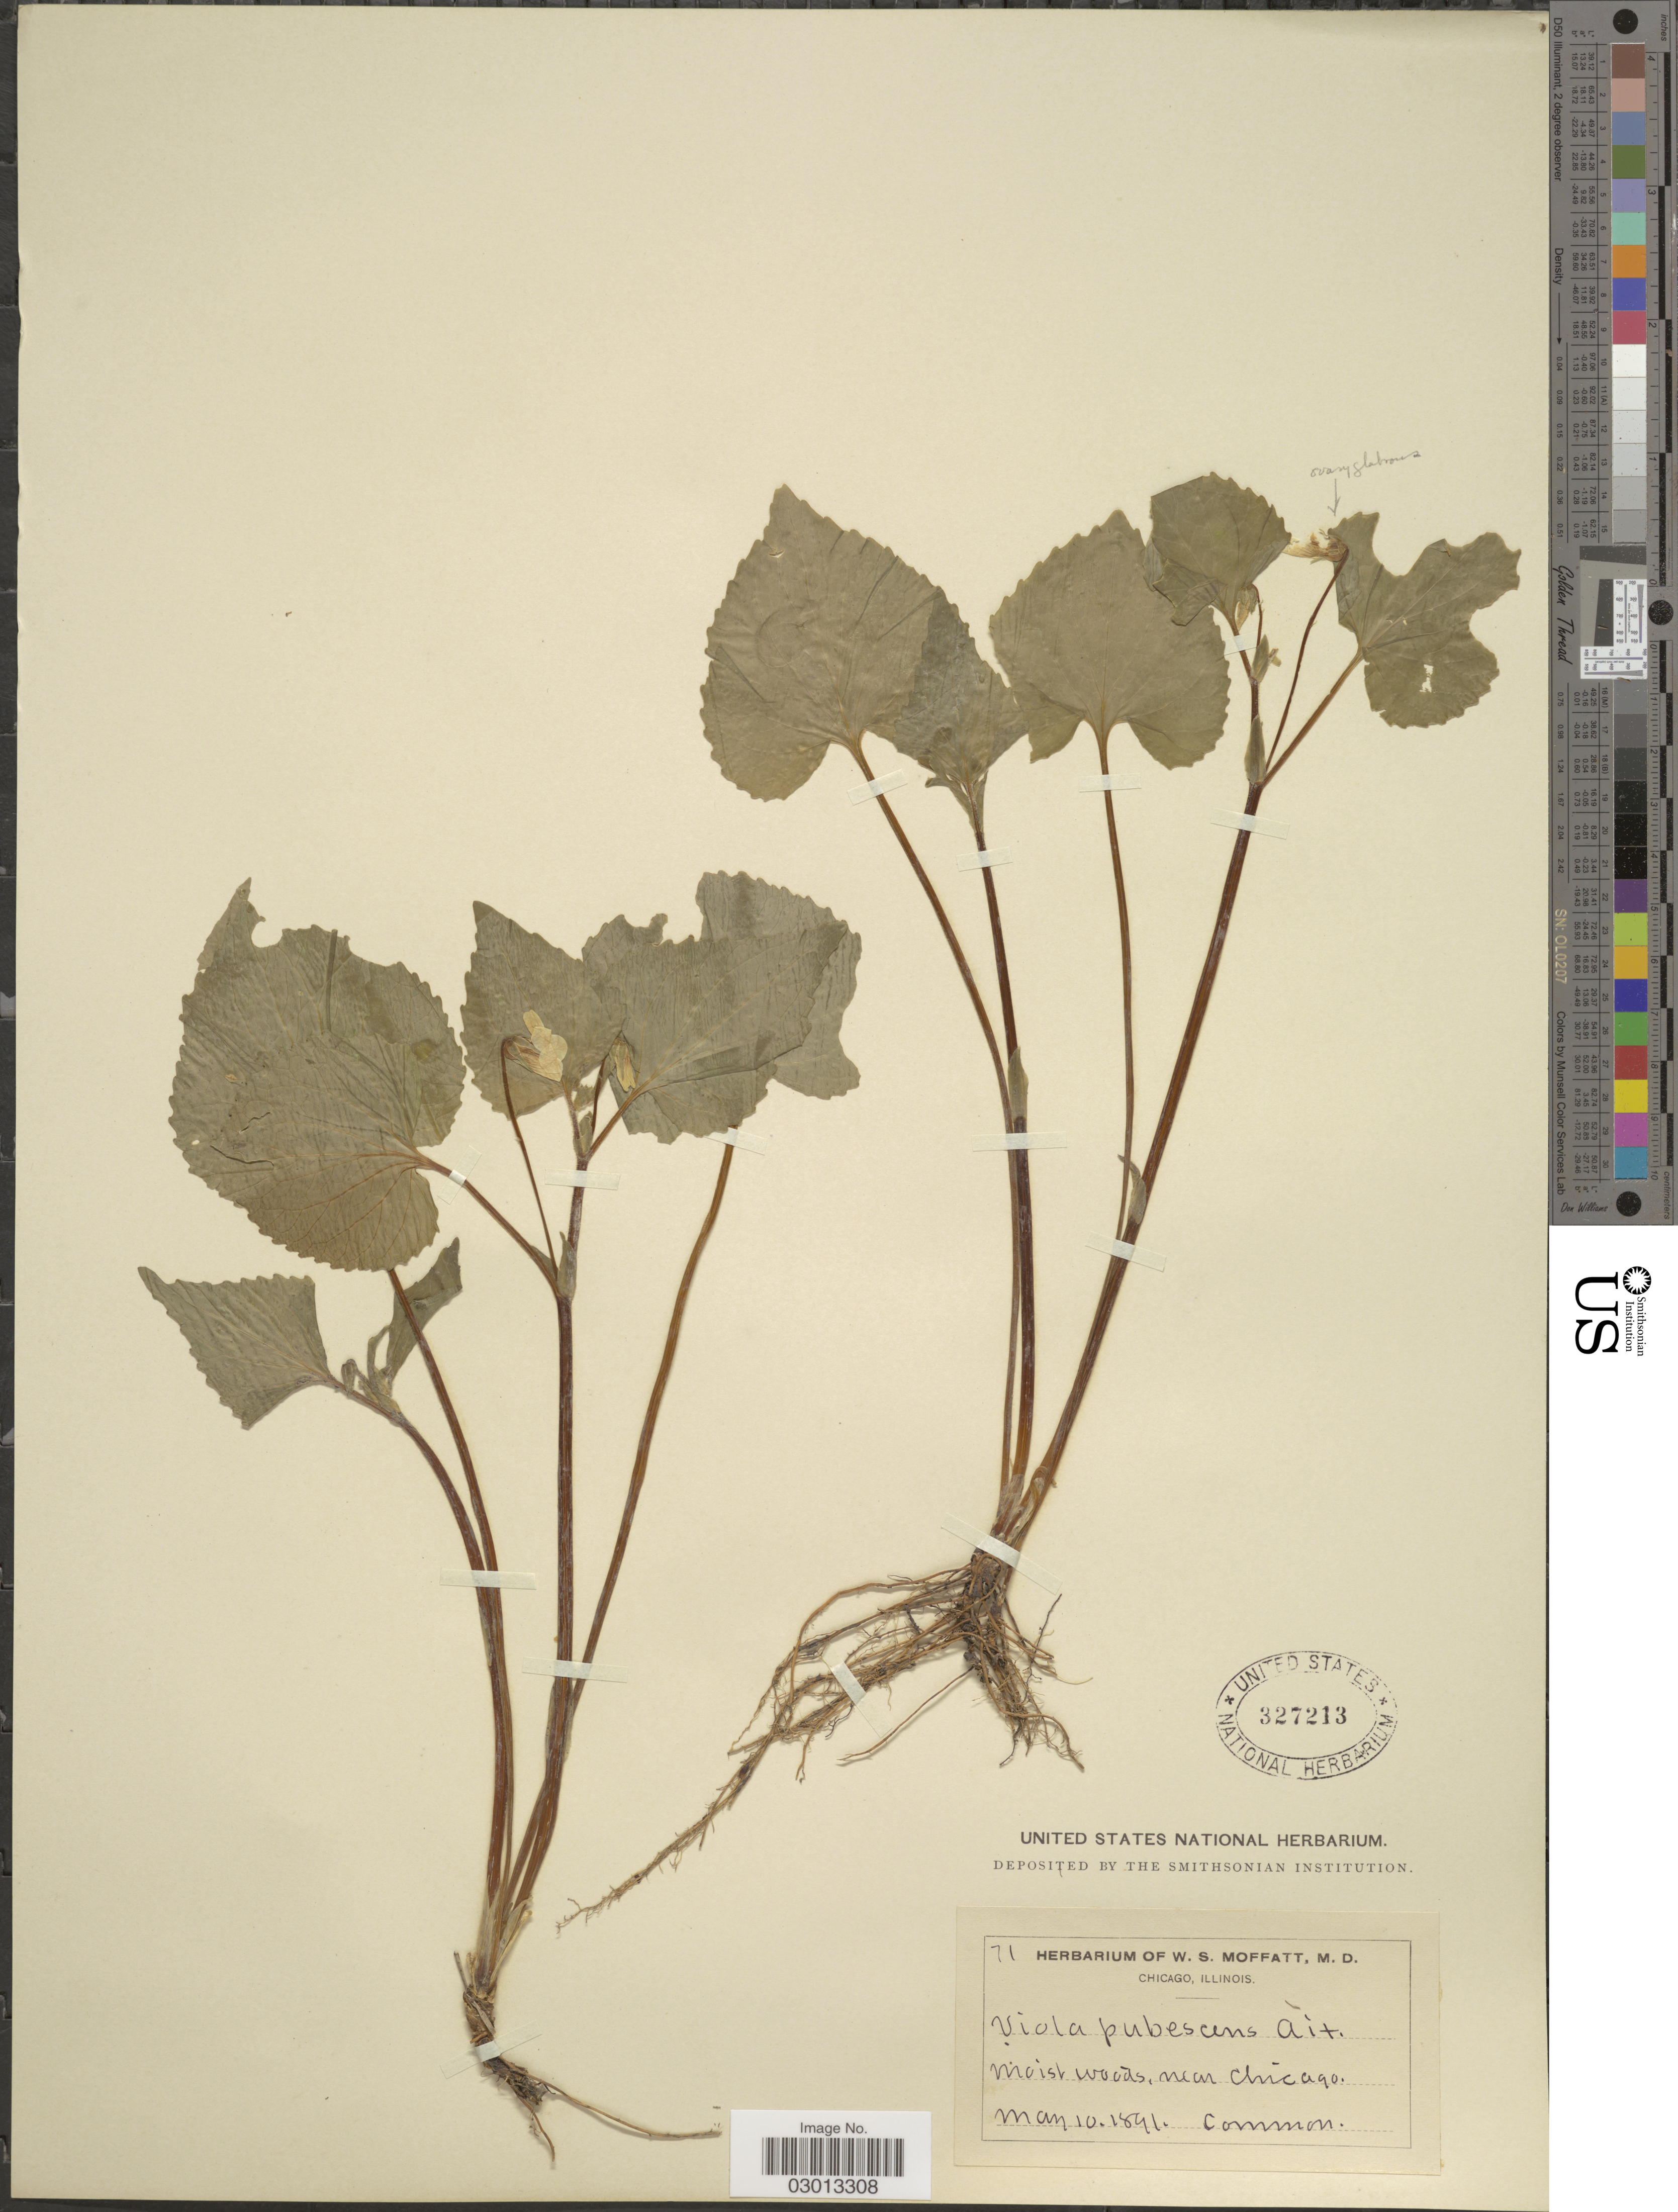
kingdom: Plantae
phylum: Tracheophyta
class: Magnoliopsida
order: Malpighiales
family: Violaceae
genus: Viola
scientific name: Viola pensylvanica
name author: Michx.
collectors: ex herb. W. S. Moffatt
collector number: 71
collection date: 1891-05-10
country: United States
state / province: Illinois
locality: Near Chicago.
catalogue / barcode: US 327213